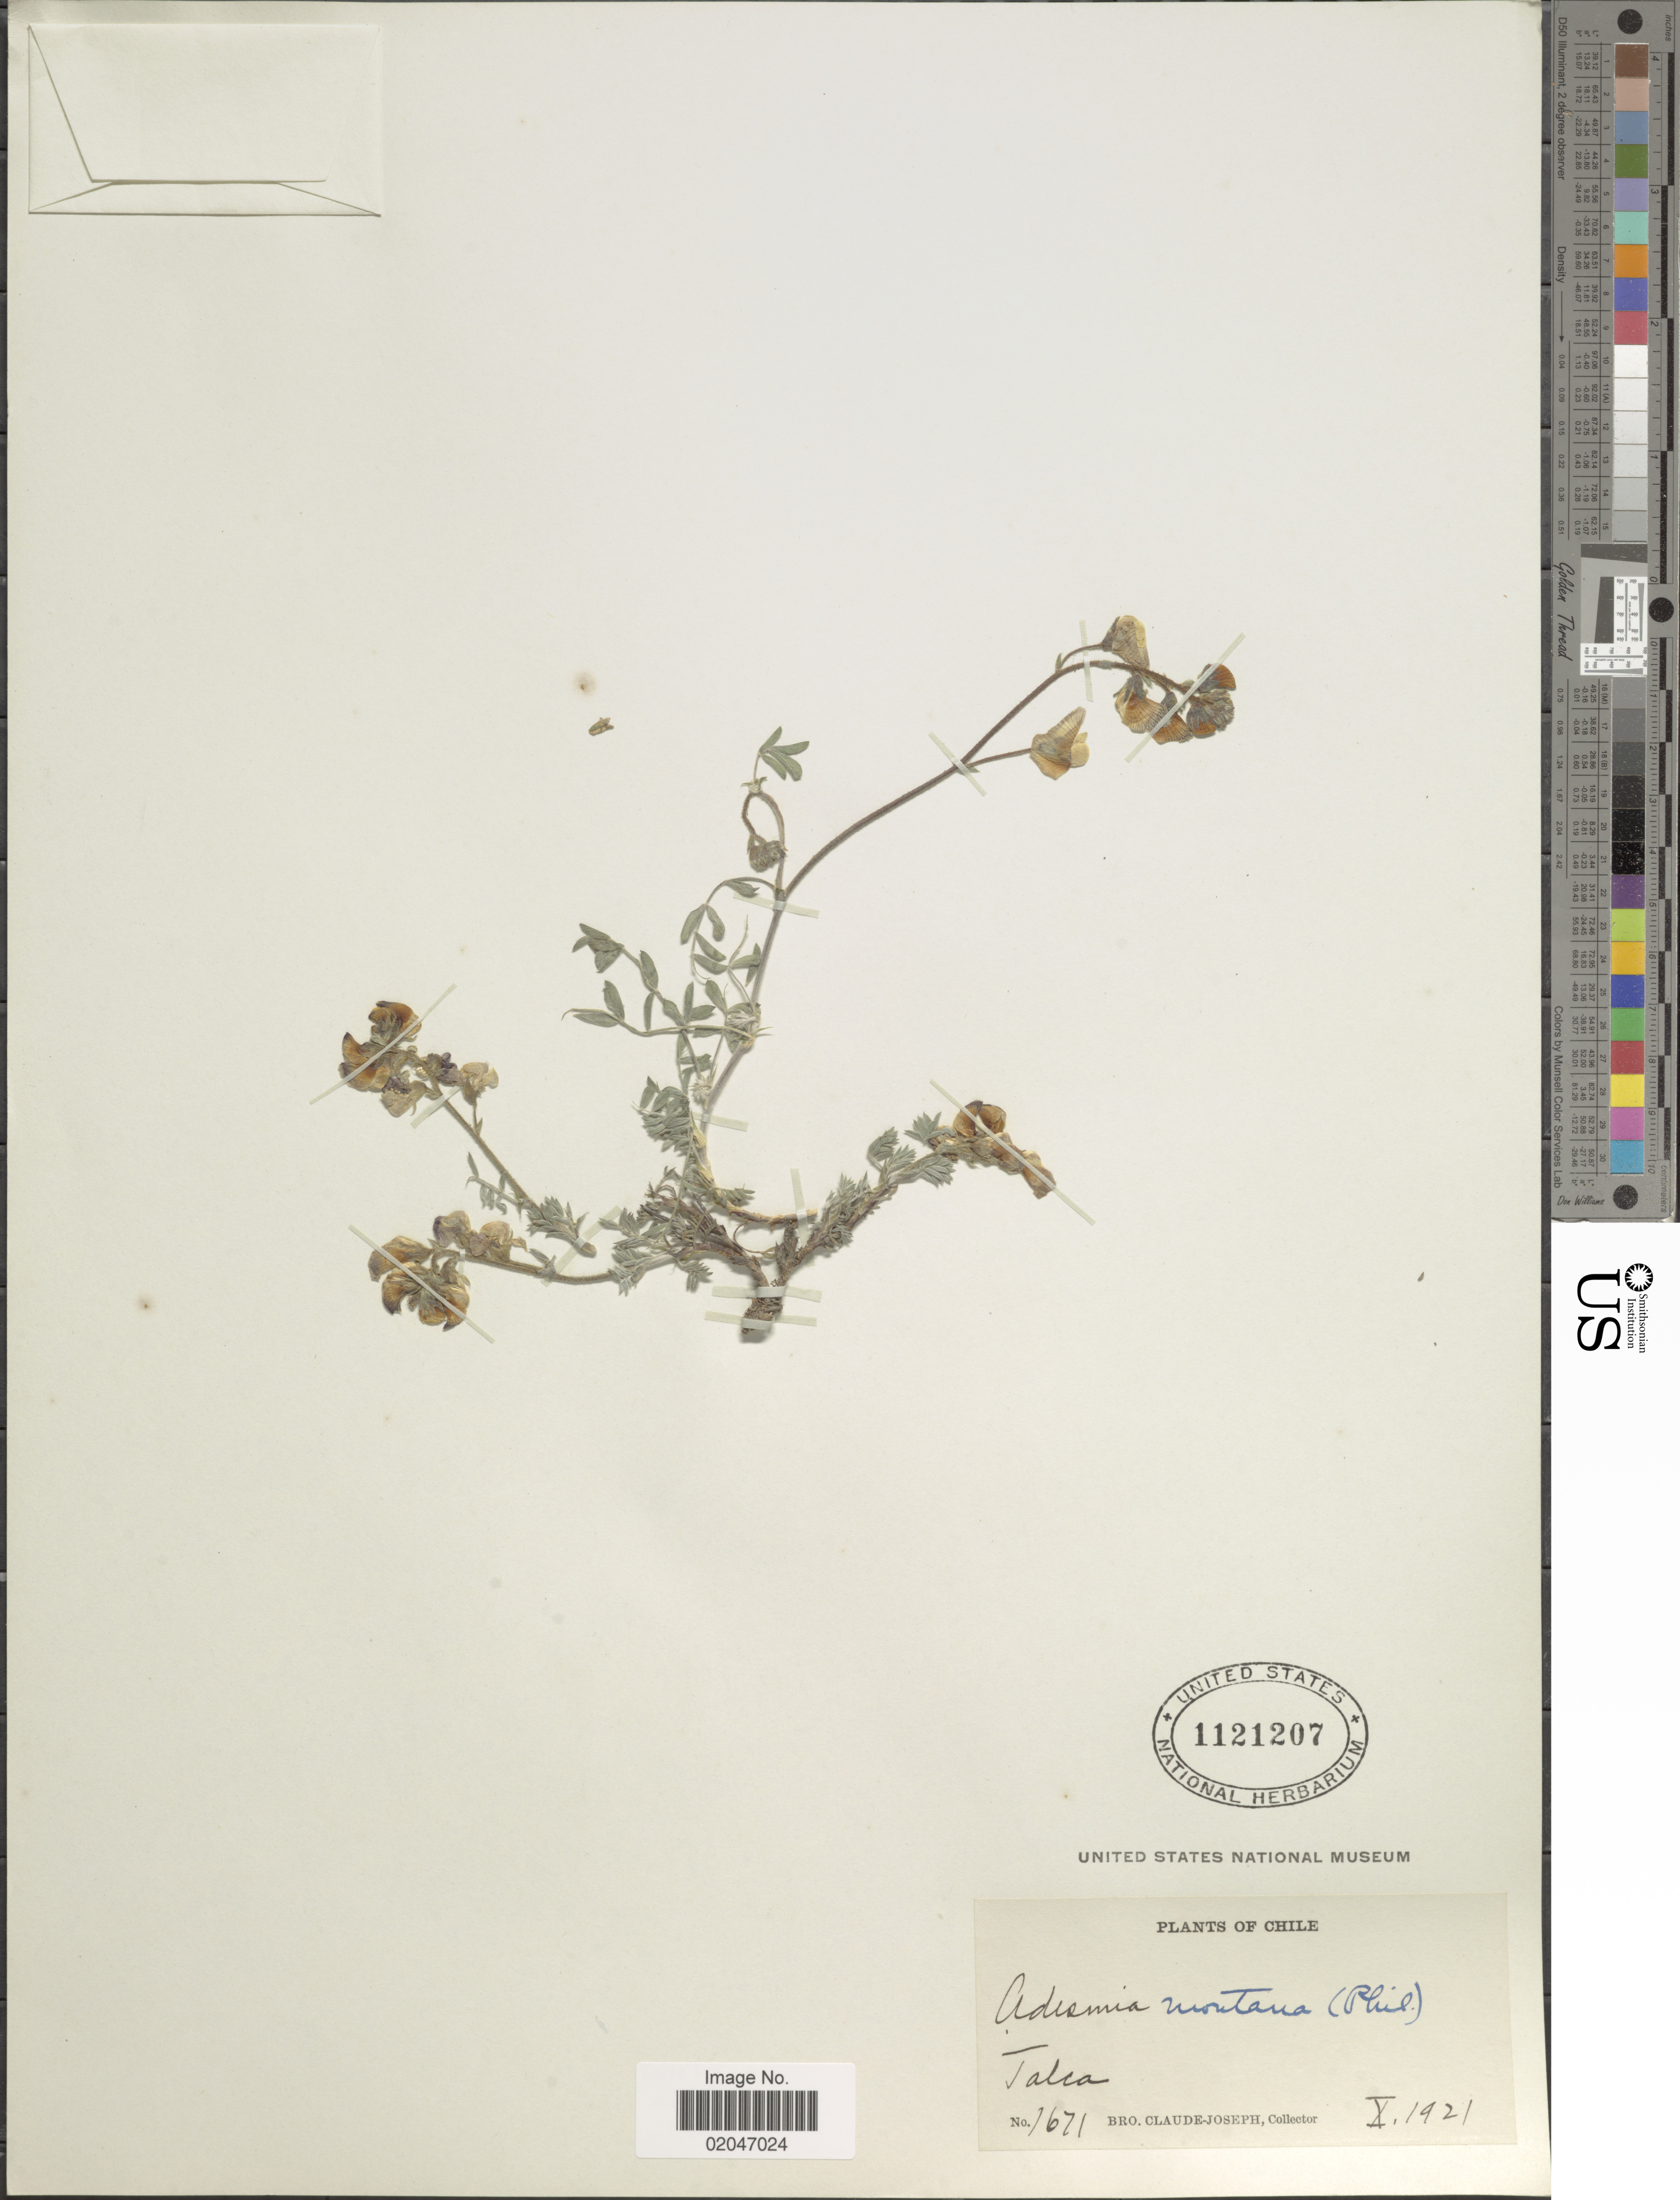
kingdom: Plantae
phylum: Tracheophyta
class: Magnoliopsida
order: Fabales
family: Fabaceae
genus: Adesmia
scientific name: Adesmia montana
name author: Phil.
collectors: Bro. Claude-Joseph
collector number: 1671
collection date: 1921-10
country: Chile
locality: Talca.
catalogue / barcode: US 1121207